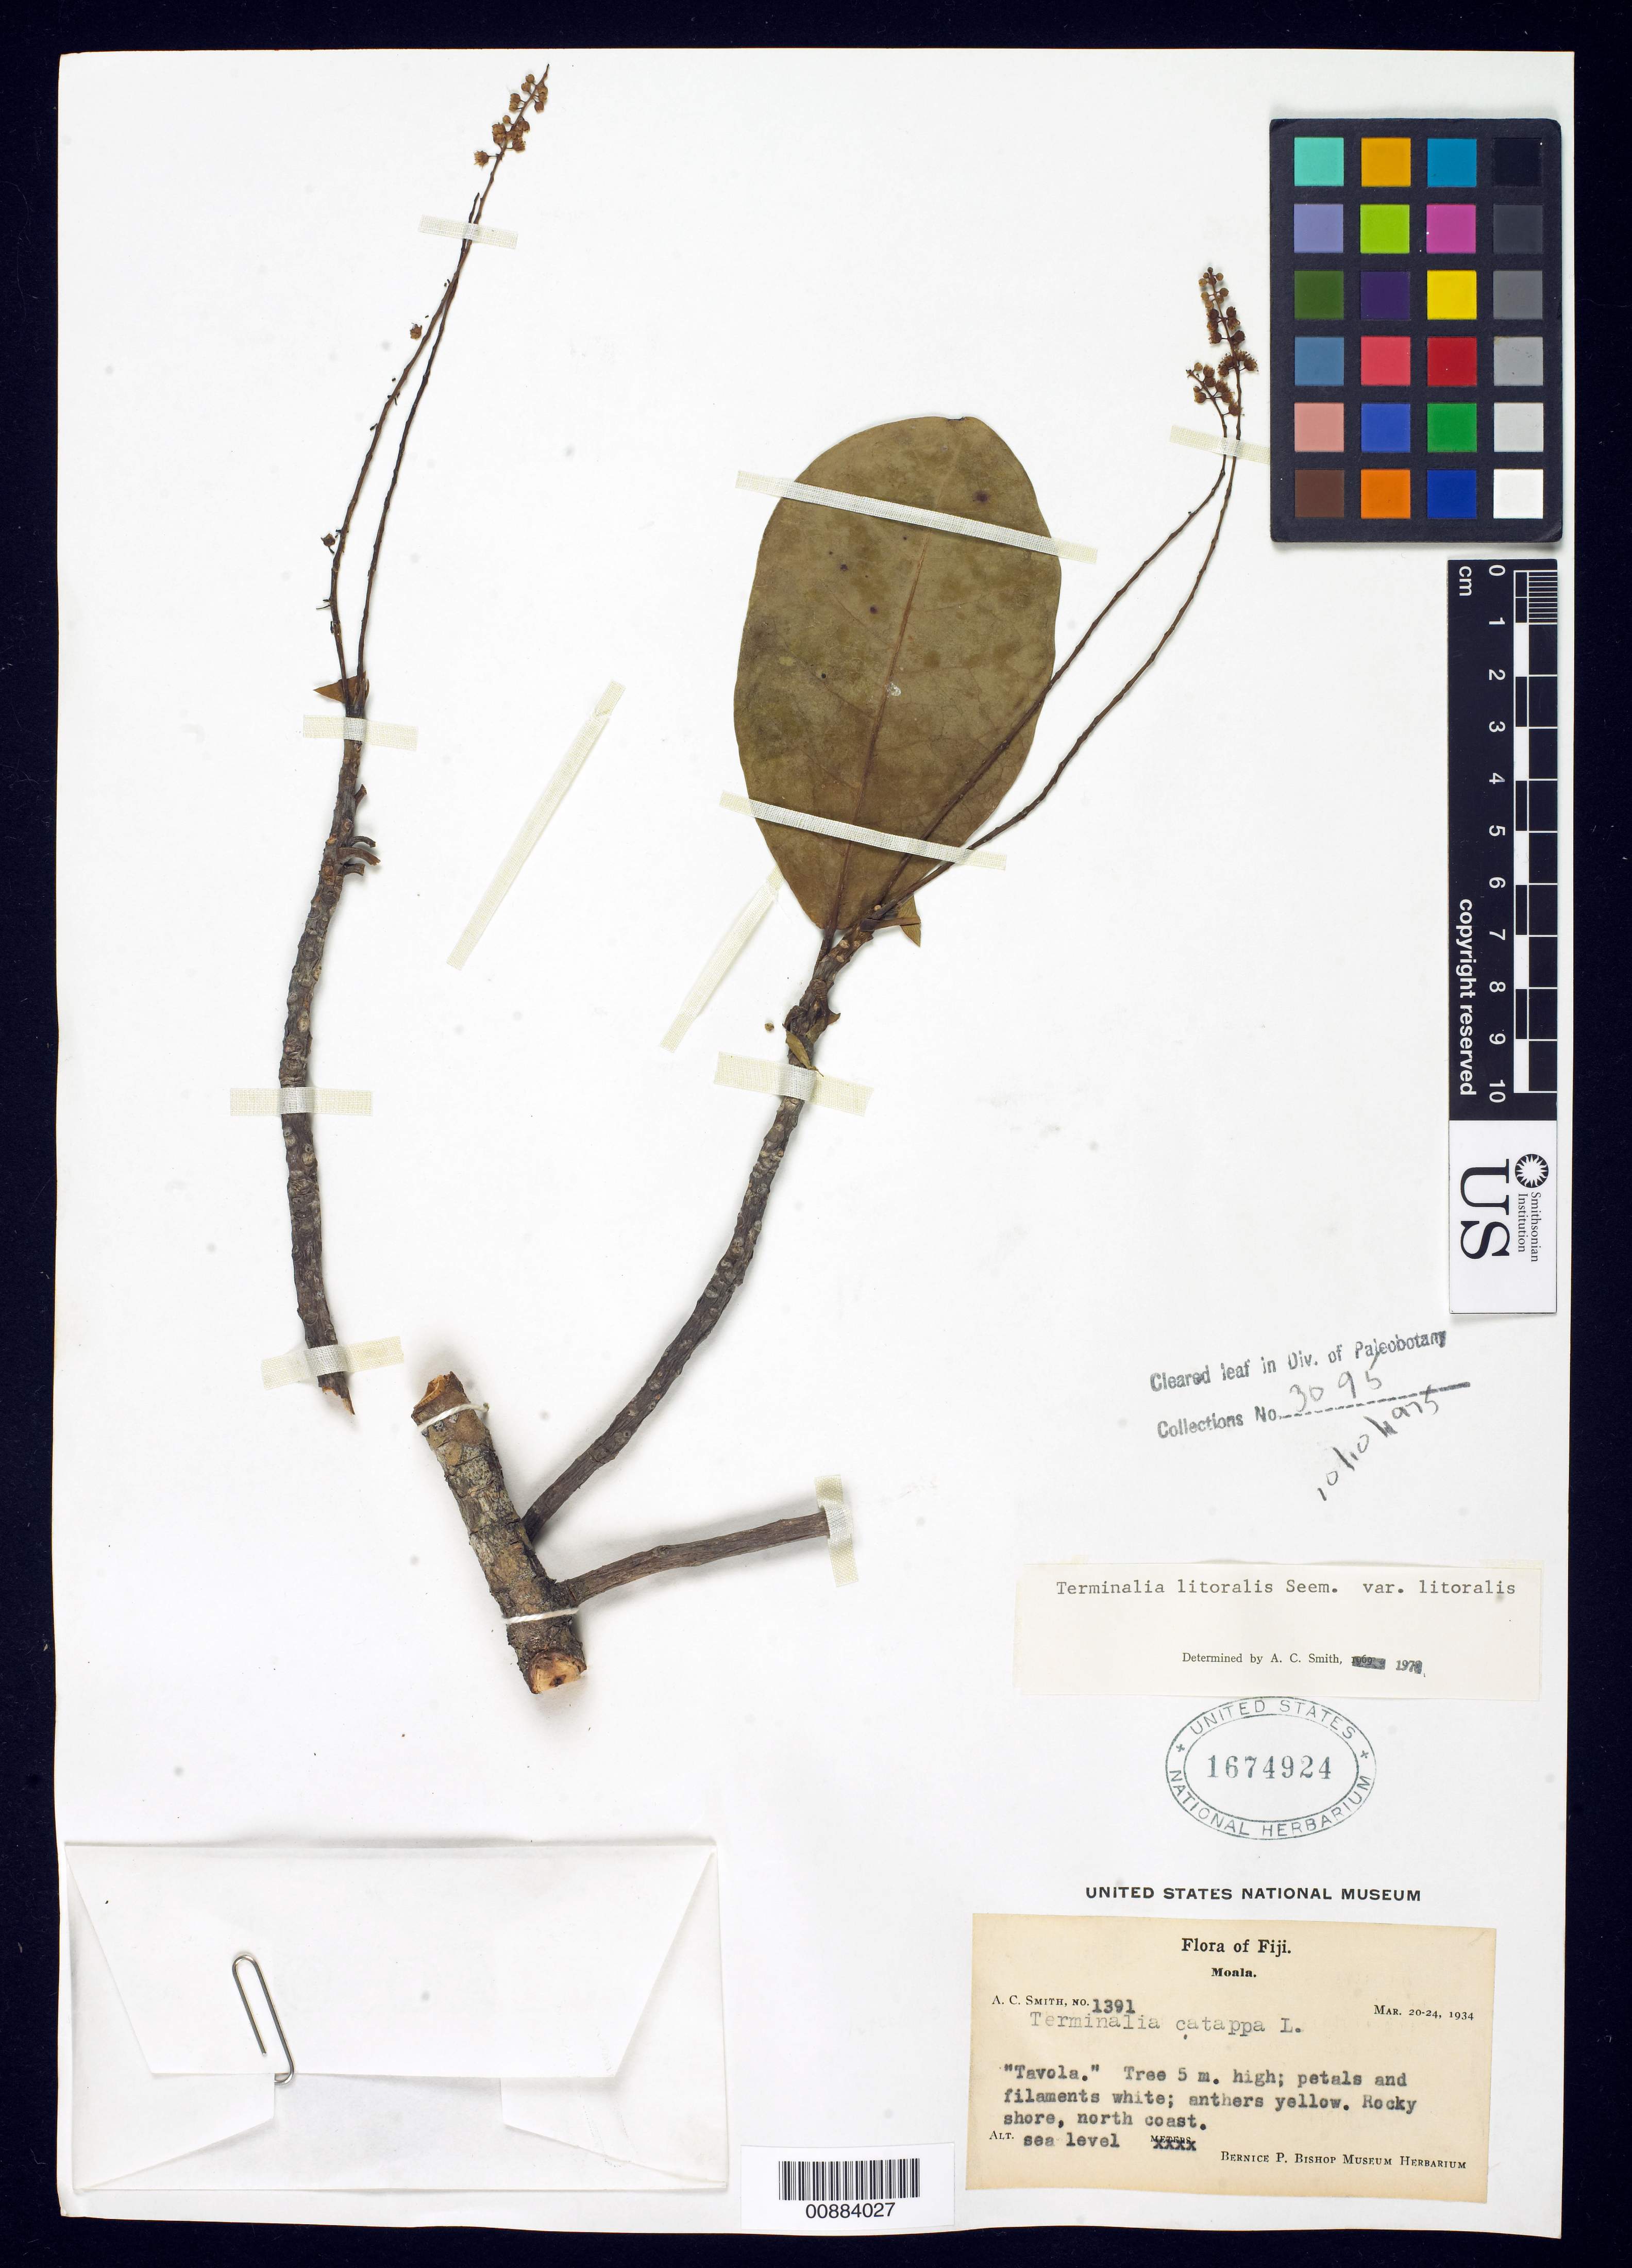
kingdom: Plantae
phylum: Tracheophyta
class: Magnoliopsida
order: Myrtales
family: Combretaceae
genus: Terminalia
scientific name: Terminalia litoralis var. litoralis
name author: Seem.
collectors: A. C. Smith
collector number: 1391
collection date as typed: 20 Mar 1934 to 24 Mar 1934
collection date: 1934-03-20/1934-03-24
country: Fiji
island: Moala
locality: Moala, rocky shore, N coast, sea level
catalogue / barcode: US 1674924